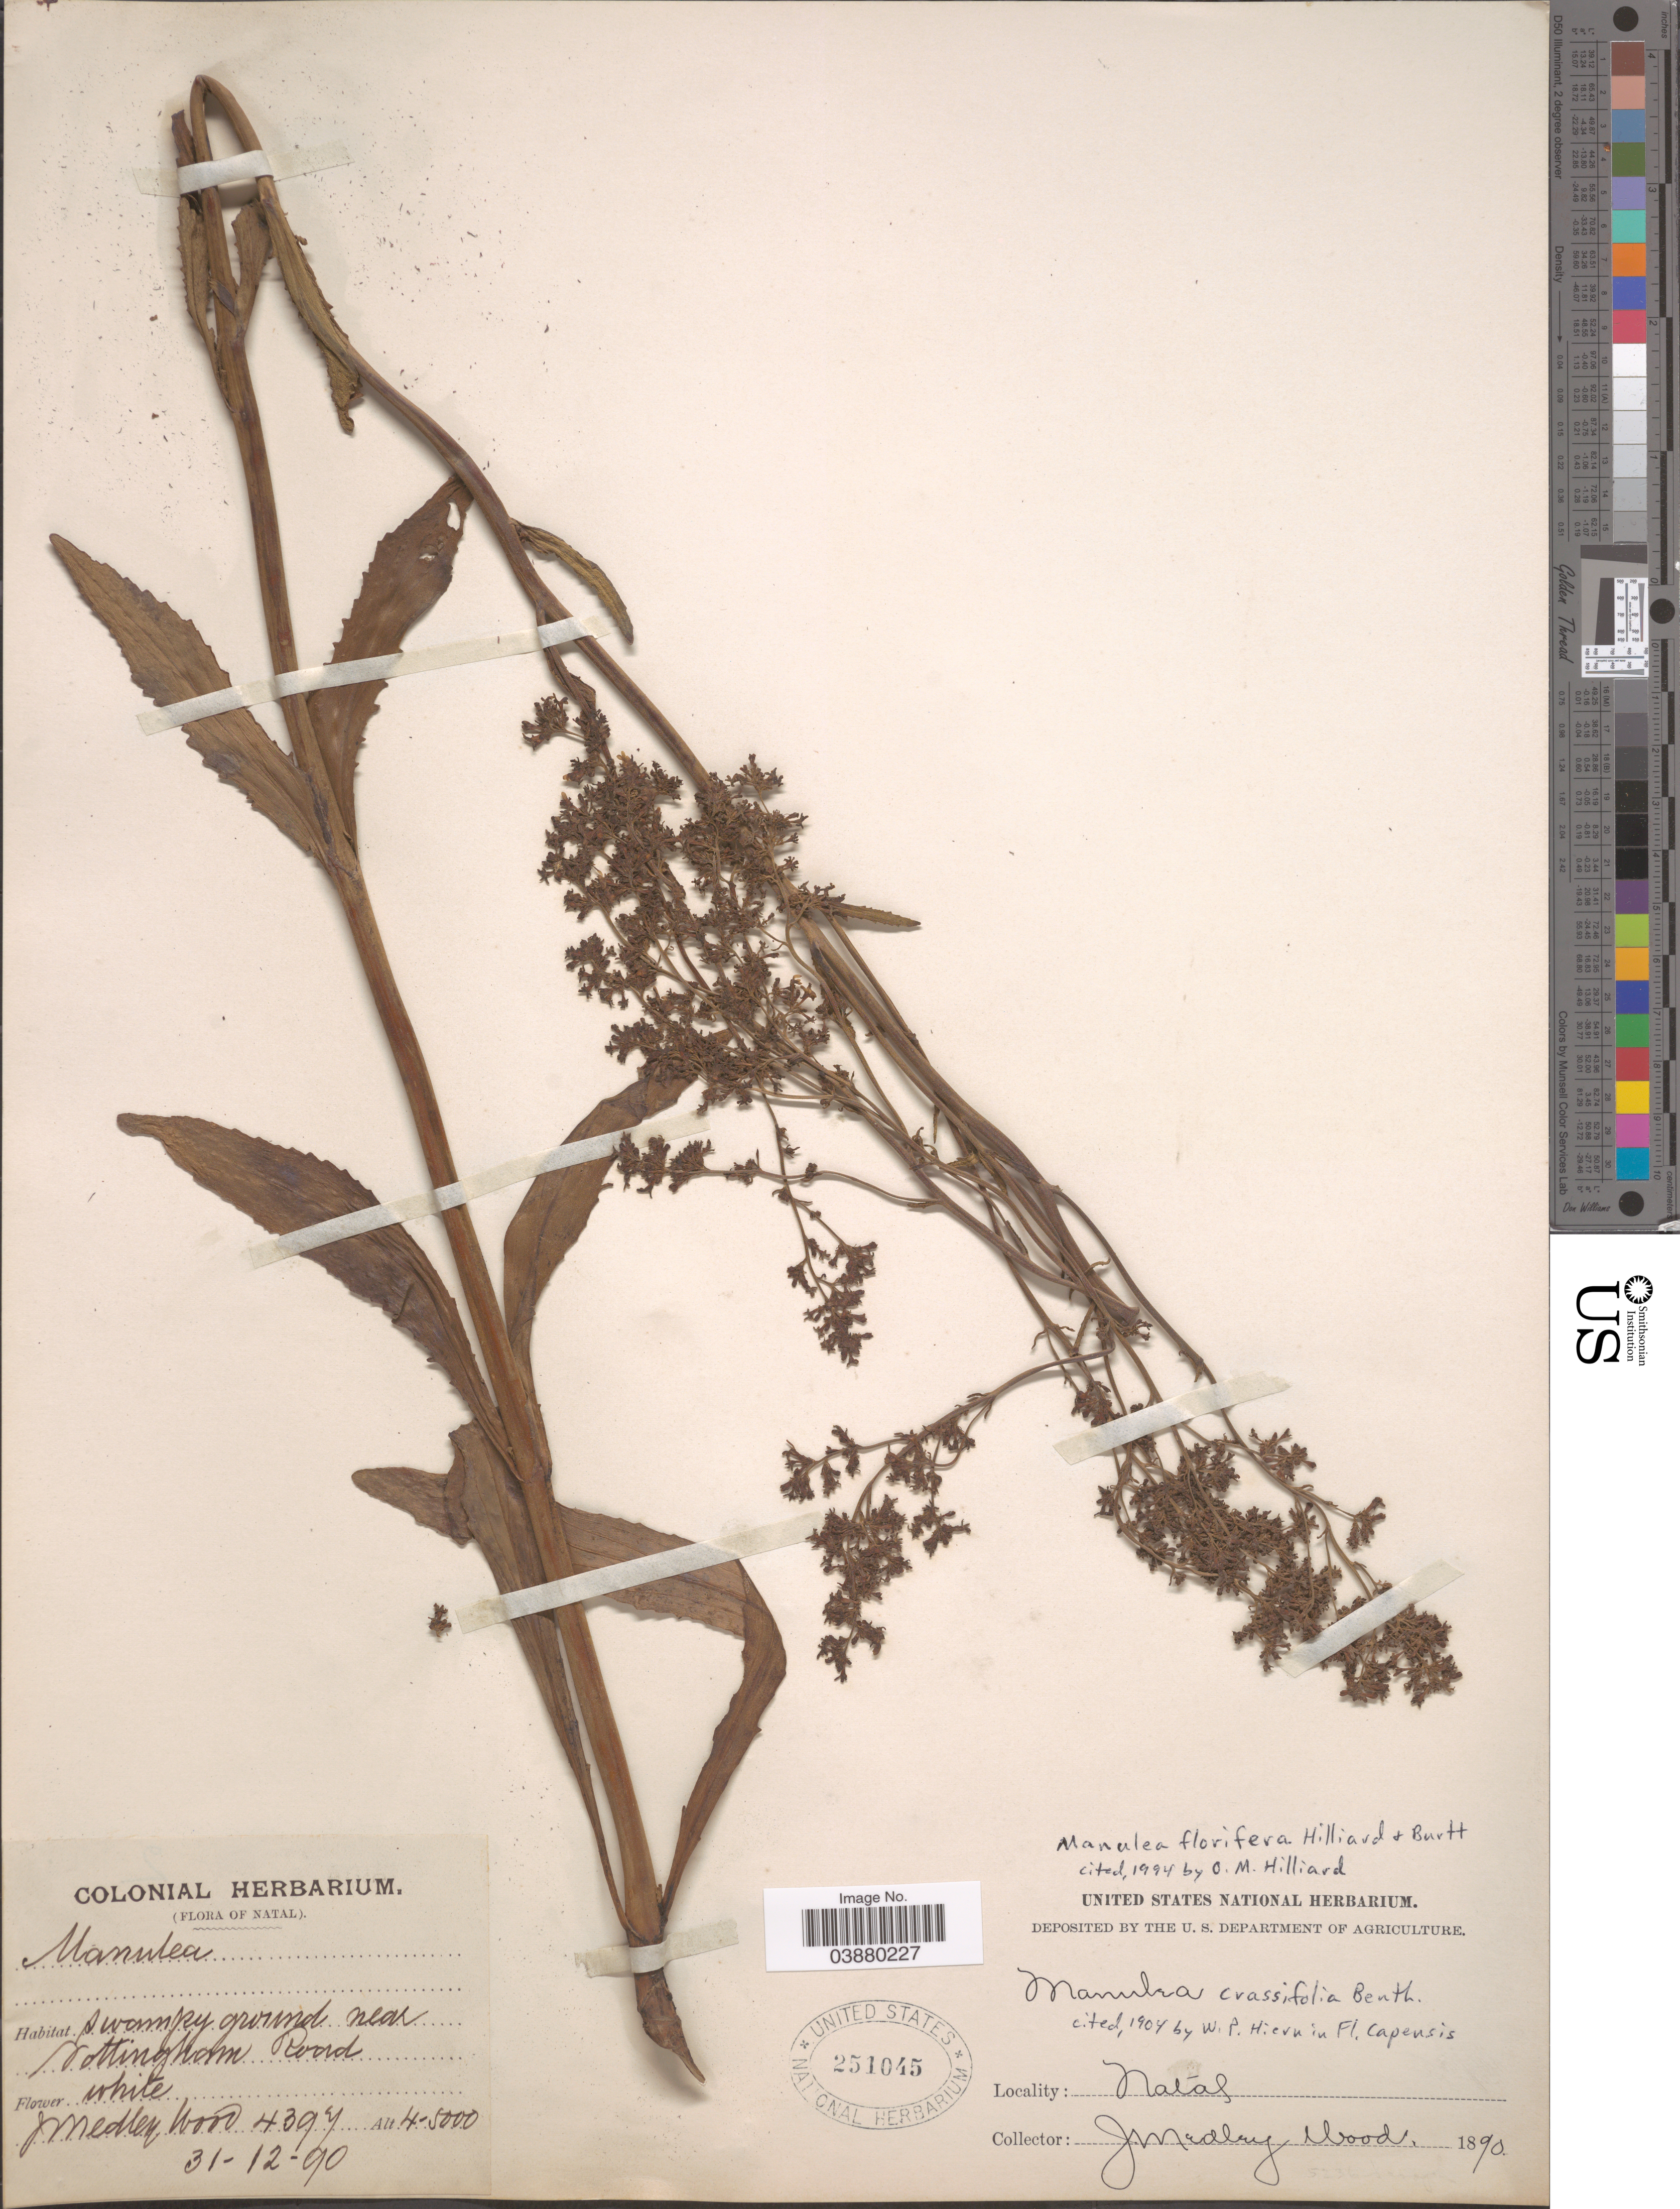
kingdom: Plantae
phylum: Tracheophyta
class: Magnoliopsida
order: Lamiales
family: Scrophulariaceae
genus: Manulea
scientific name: Manulea florifera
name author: Hilliard & B.L. Burtt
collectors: J. Medley Wood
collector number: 4397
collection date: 1890-12-31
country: South Africa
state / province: KwaZulu-Natal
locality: Natal. Near Nottingham Road.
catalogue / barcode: US 251045